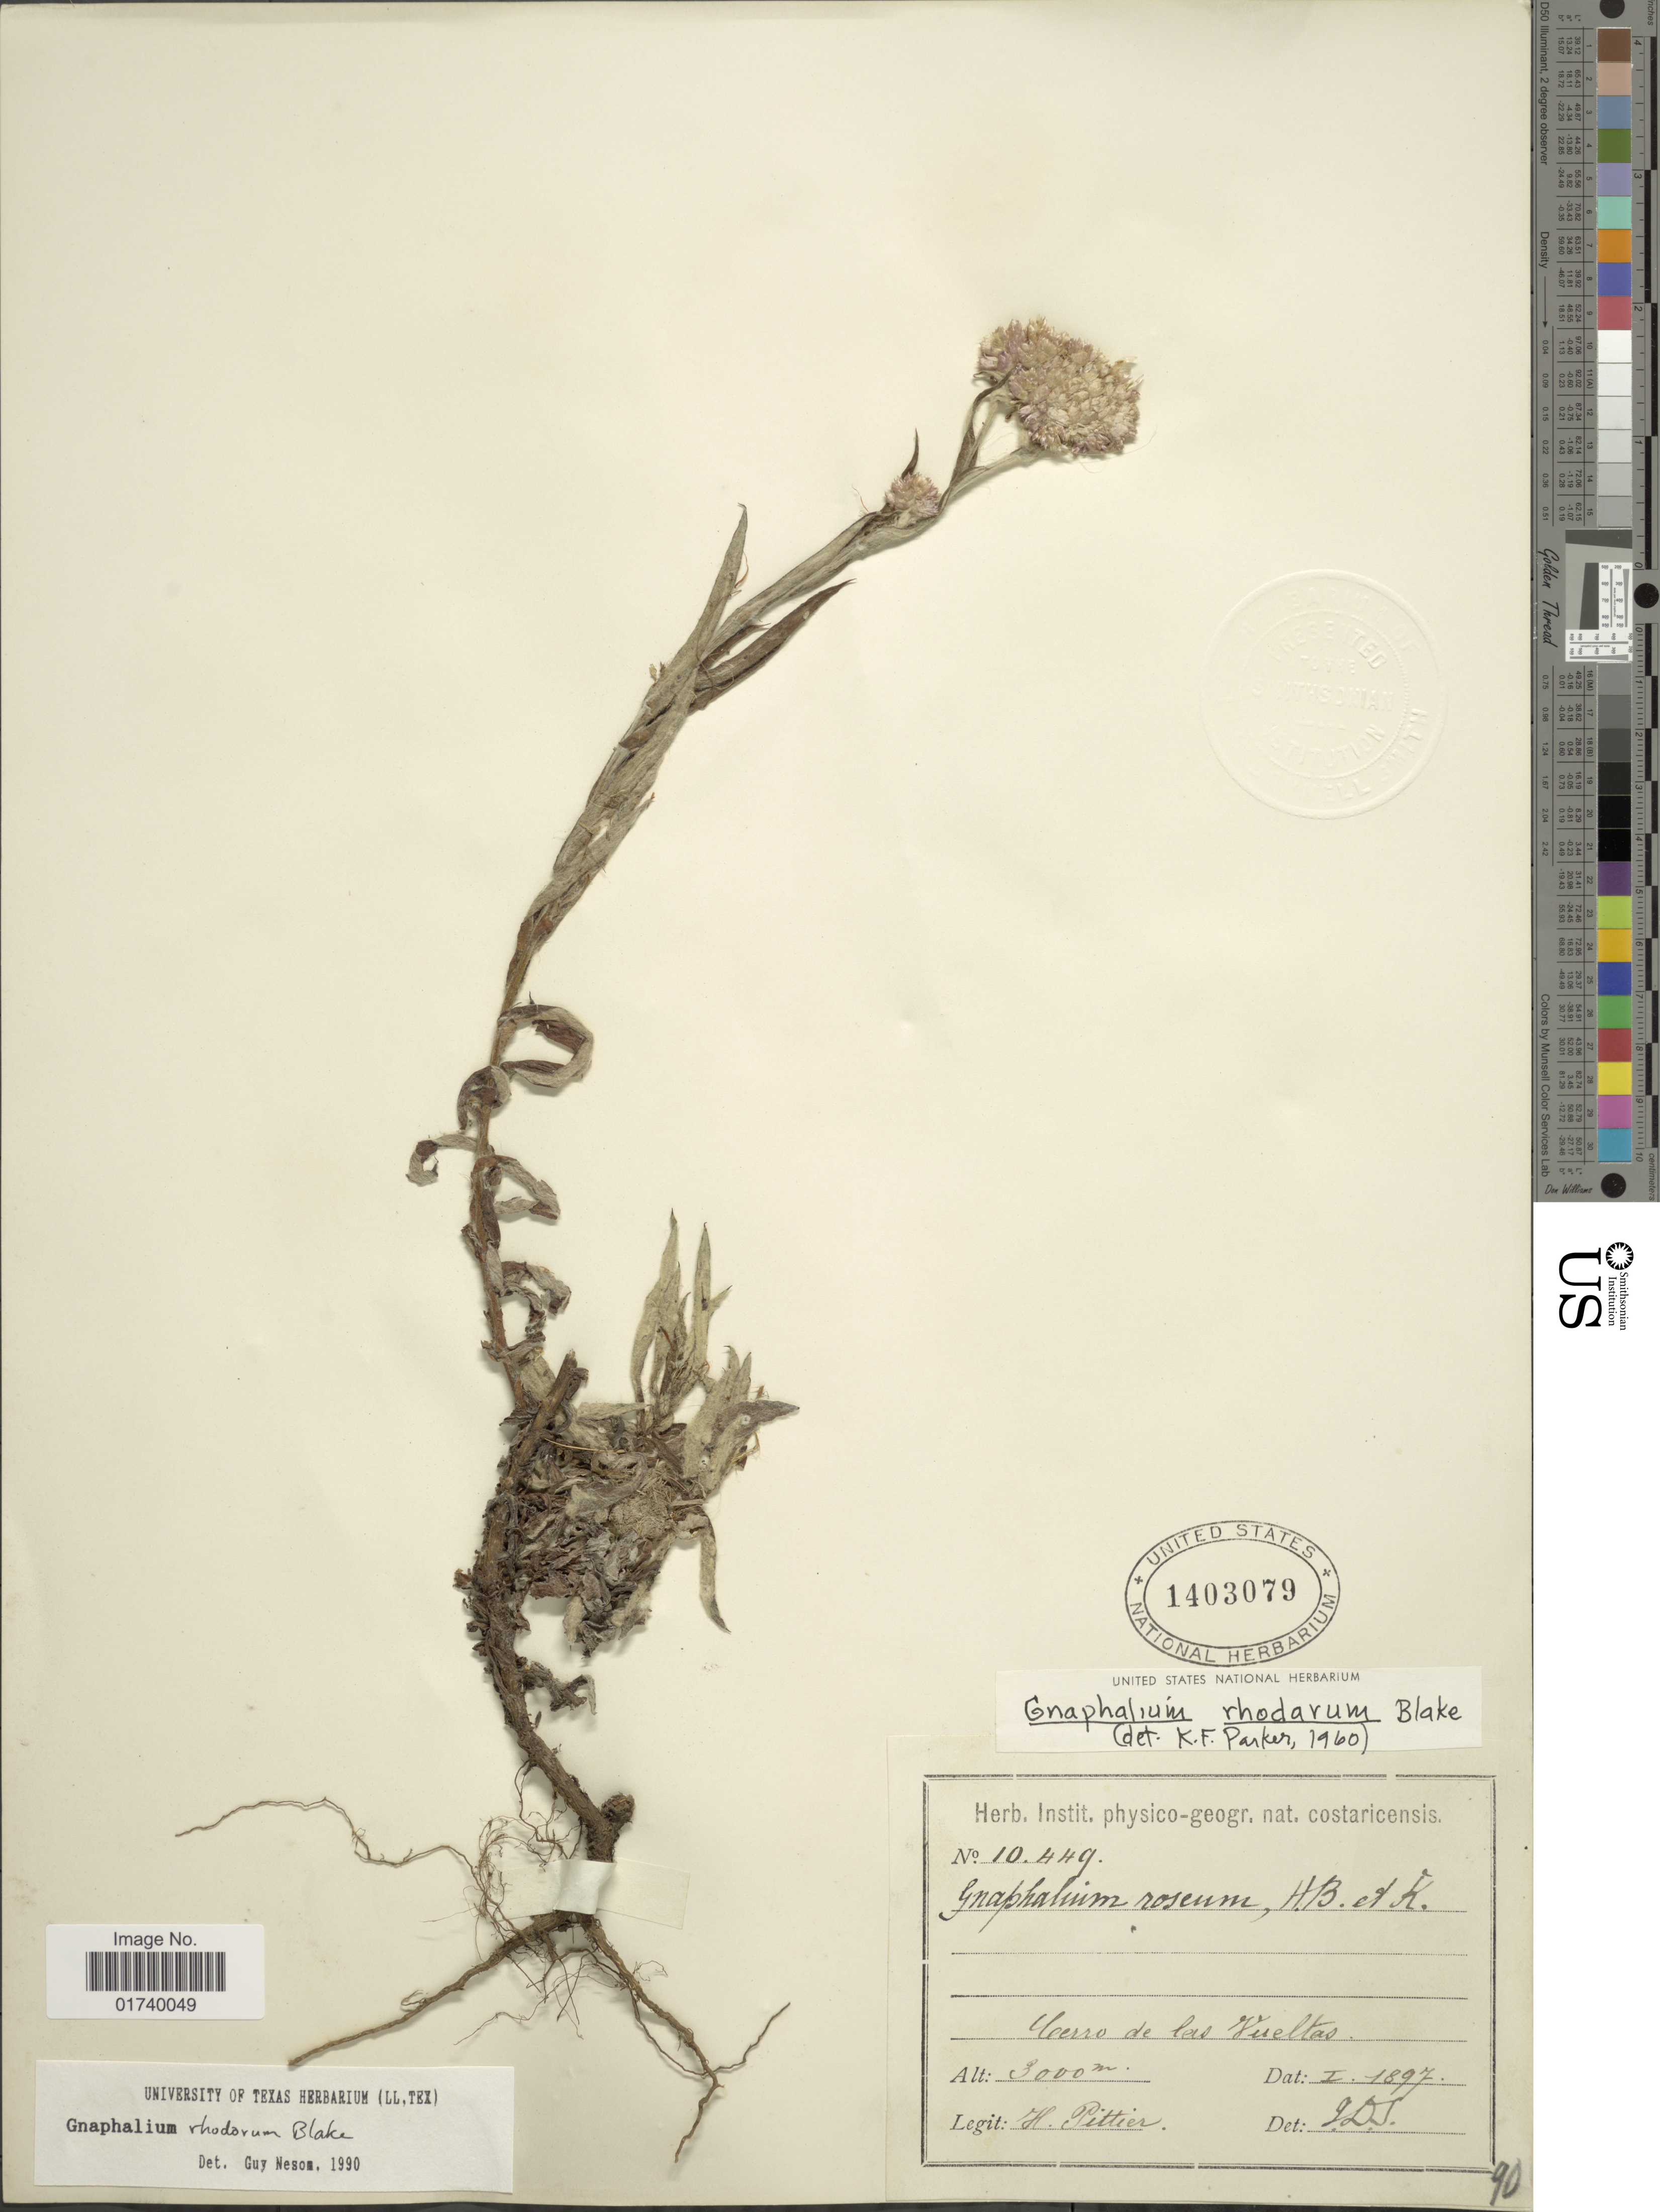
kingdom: Plantae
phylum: Tracheophyta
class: Magnoliopsida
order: Asterales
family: Asteraceae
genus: Pseudognaphalium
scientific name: Pseudognaphalium rhodarum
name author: (S.F. Blake) Anderb.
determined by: Nesom, Guy L.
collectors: H. F. Pittier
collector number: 10449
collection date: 1897-01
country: Costa Rica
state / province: San José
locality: Cerro de Las Vueltas.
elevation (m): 3000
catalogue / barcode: US 1403079